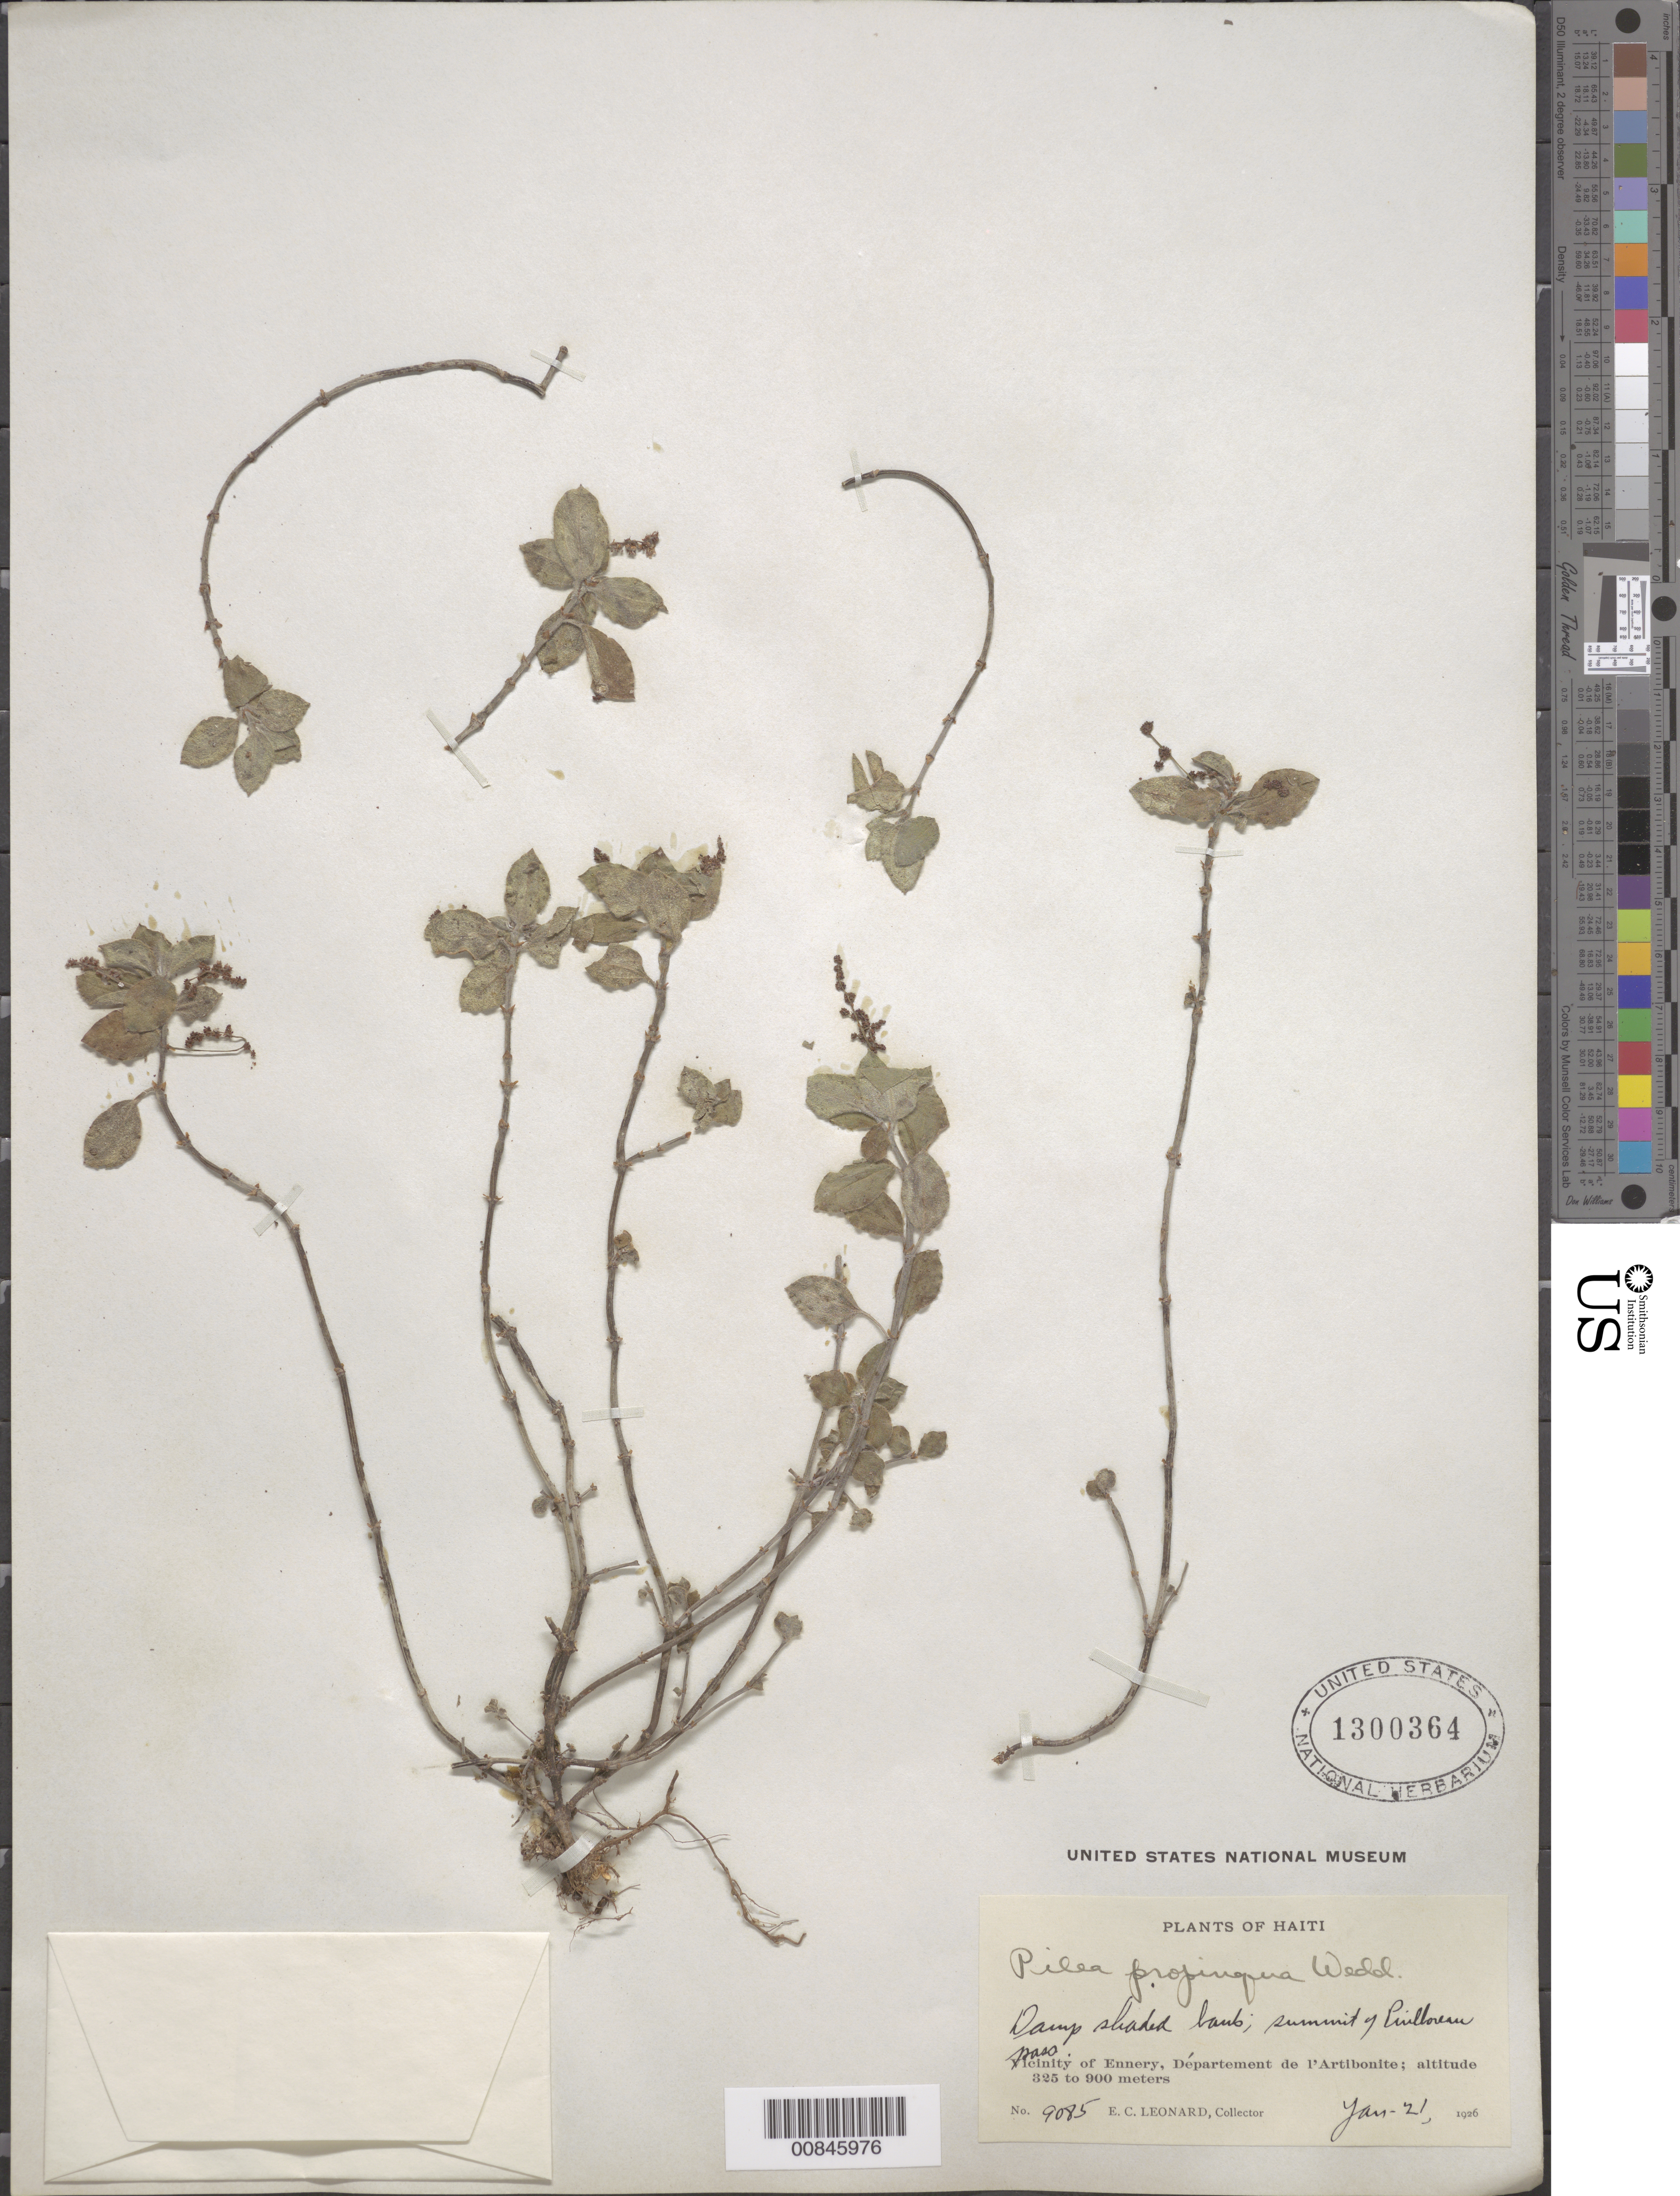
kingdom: Plantae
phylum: Tracheophyta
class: Magnoliopsida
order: Rosales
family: Urticaceae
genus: Pilea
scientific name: Pilea propinqua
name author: Wedd.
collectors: E. C. Leonard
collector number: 9085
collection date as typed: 21 Jan 1926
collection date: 1926-01-21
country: Haiti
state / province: Artibonite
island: Hispaniola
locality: Vicinity of Ennery, summit of Puilboreau Pass.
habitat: Damp shaded banks.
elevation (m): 325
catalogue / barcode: US 1300364